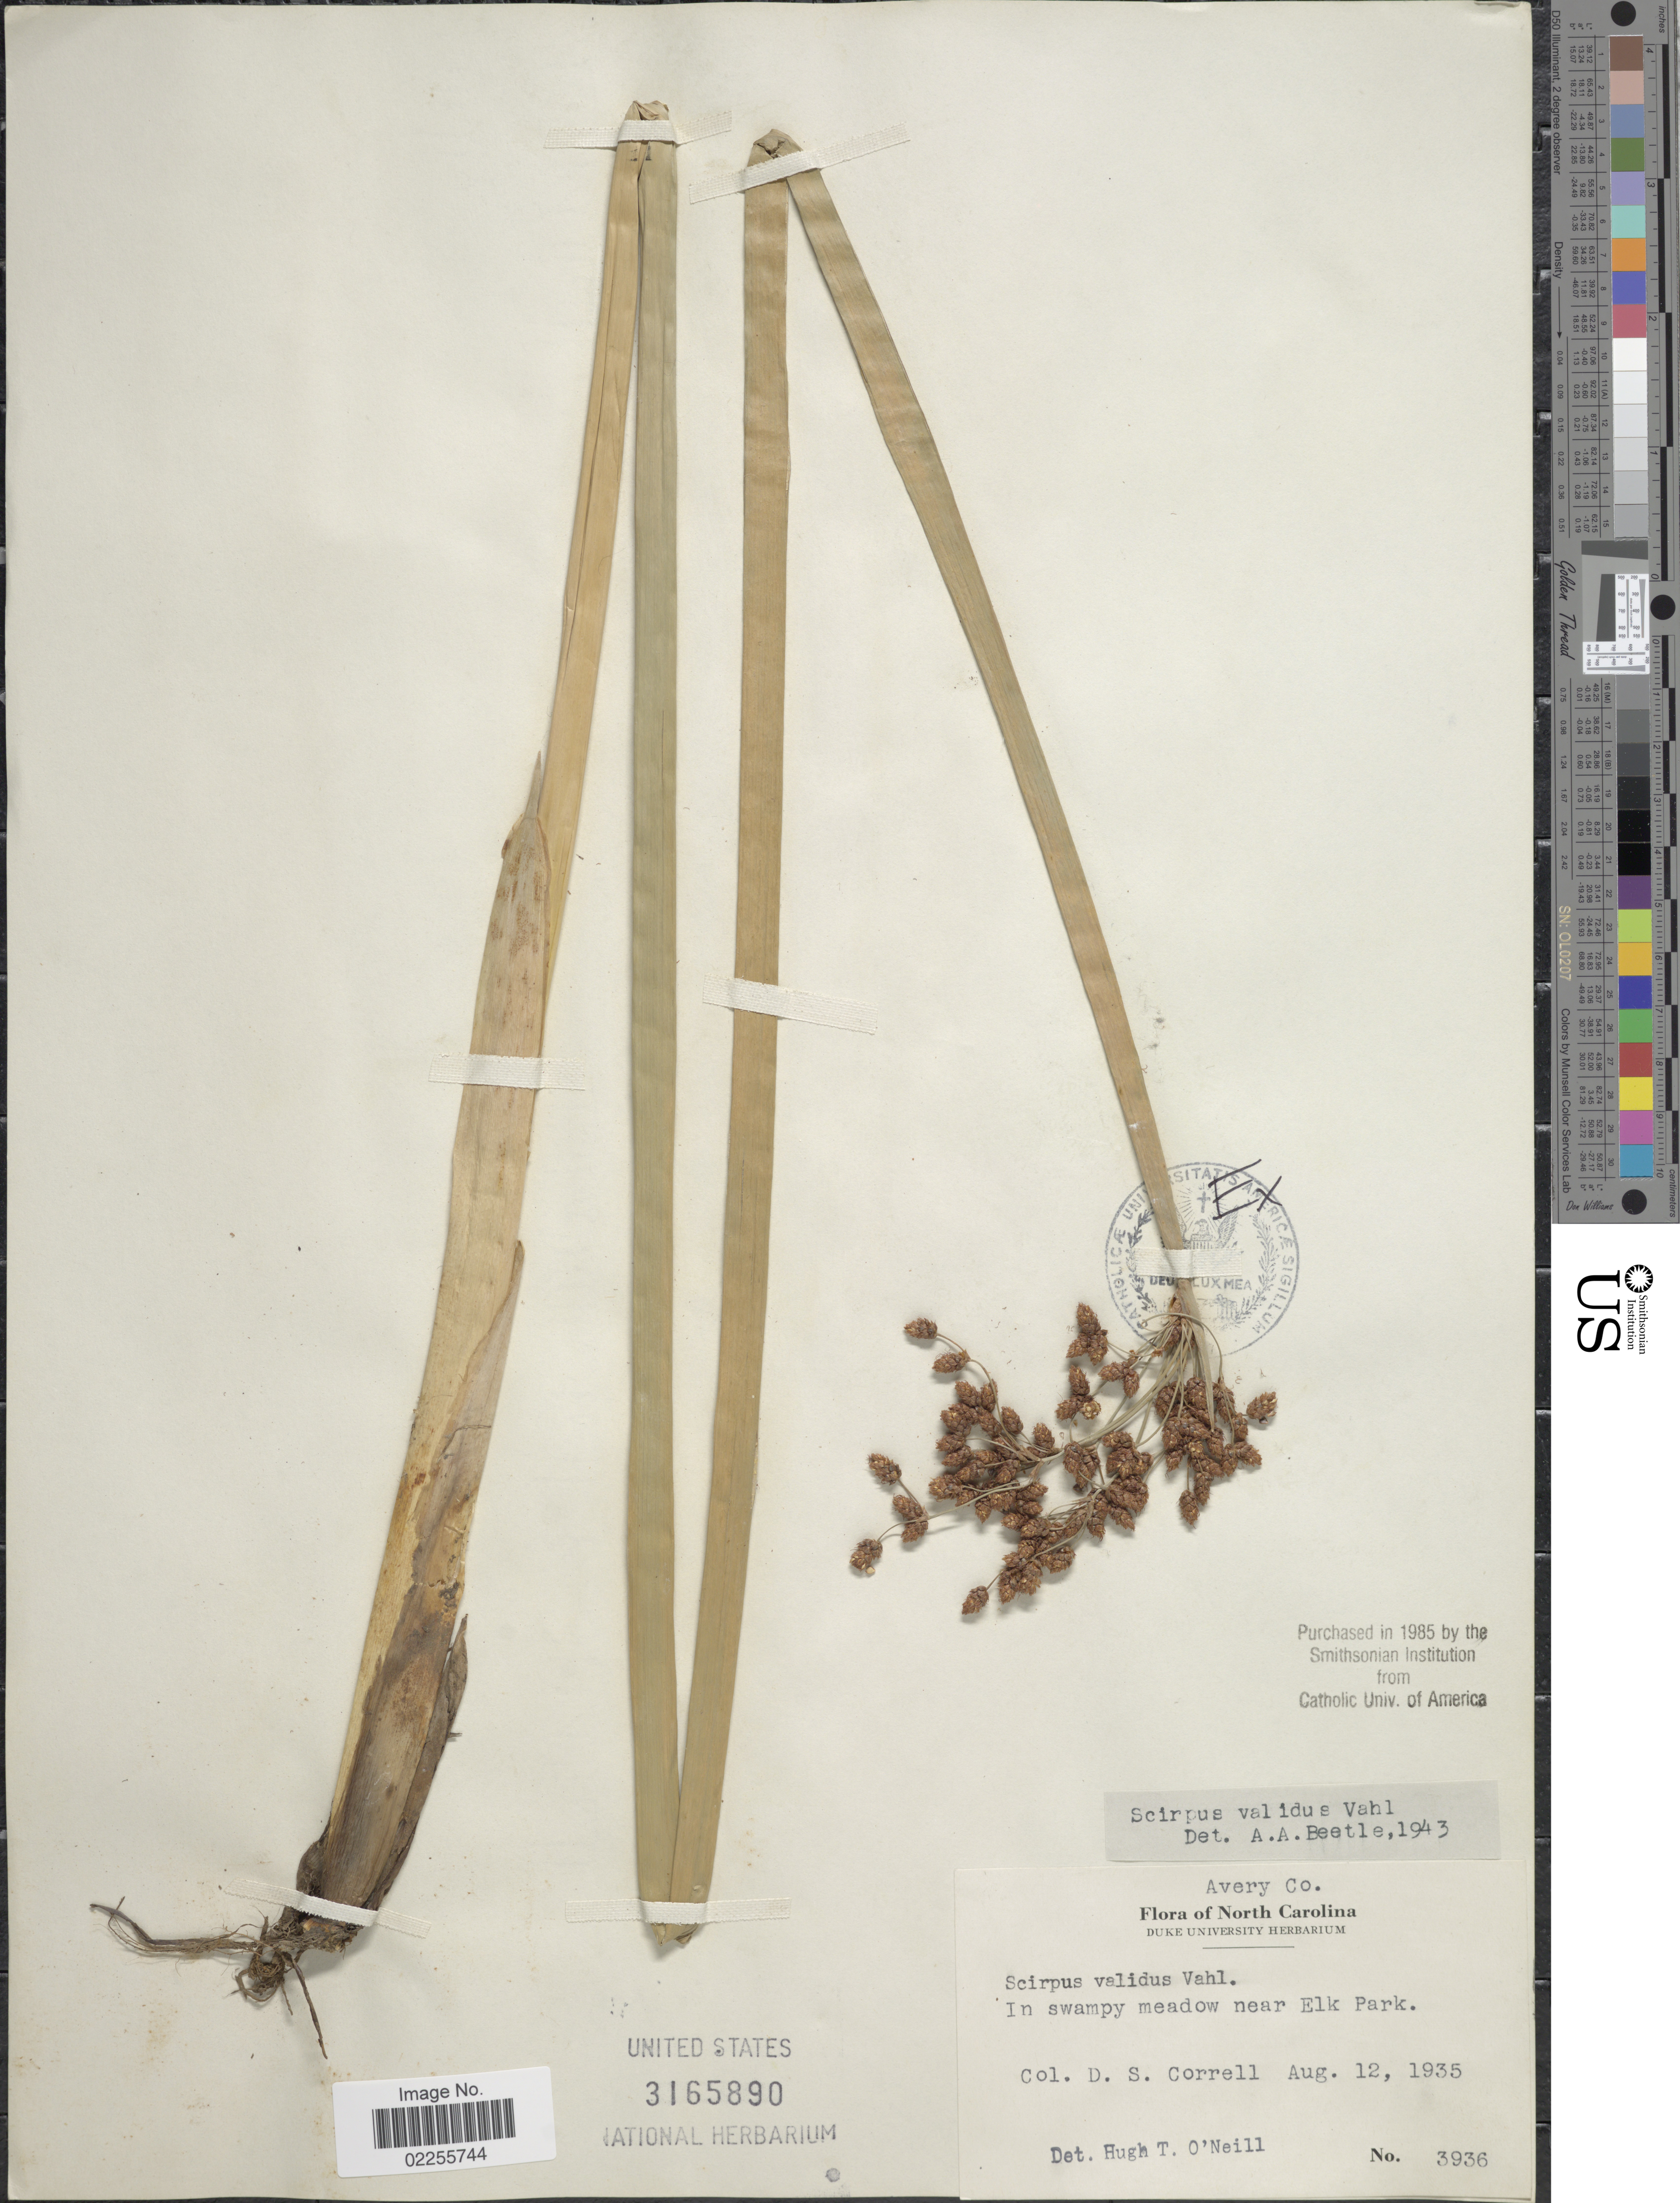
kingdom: Plantae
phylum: Tracheophyta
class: Liliopsida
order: Poales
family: Cyperaceae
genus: Schoenoplectus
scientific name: Schoenoplectus tabernaemontani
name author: (C.C. Gmel.) Palla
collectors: D. S. Correll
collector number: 3936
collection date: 1935-08-12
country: United States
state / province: North Carolina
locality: Avery Co., in swampy meadow near Elk Park.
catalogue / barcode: US 3165890